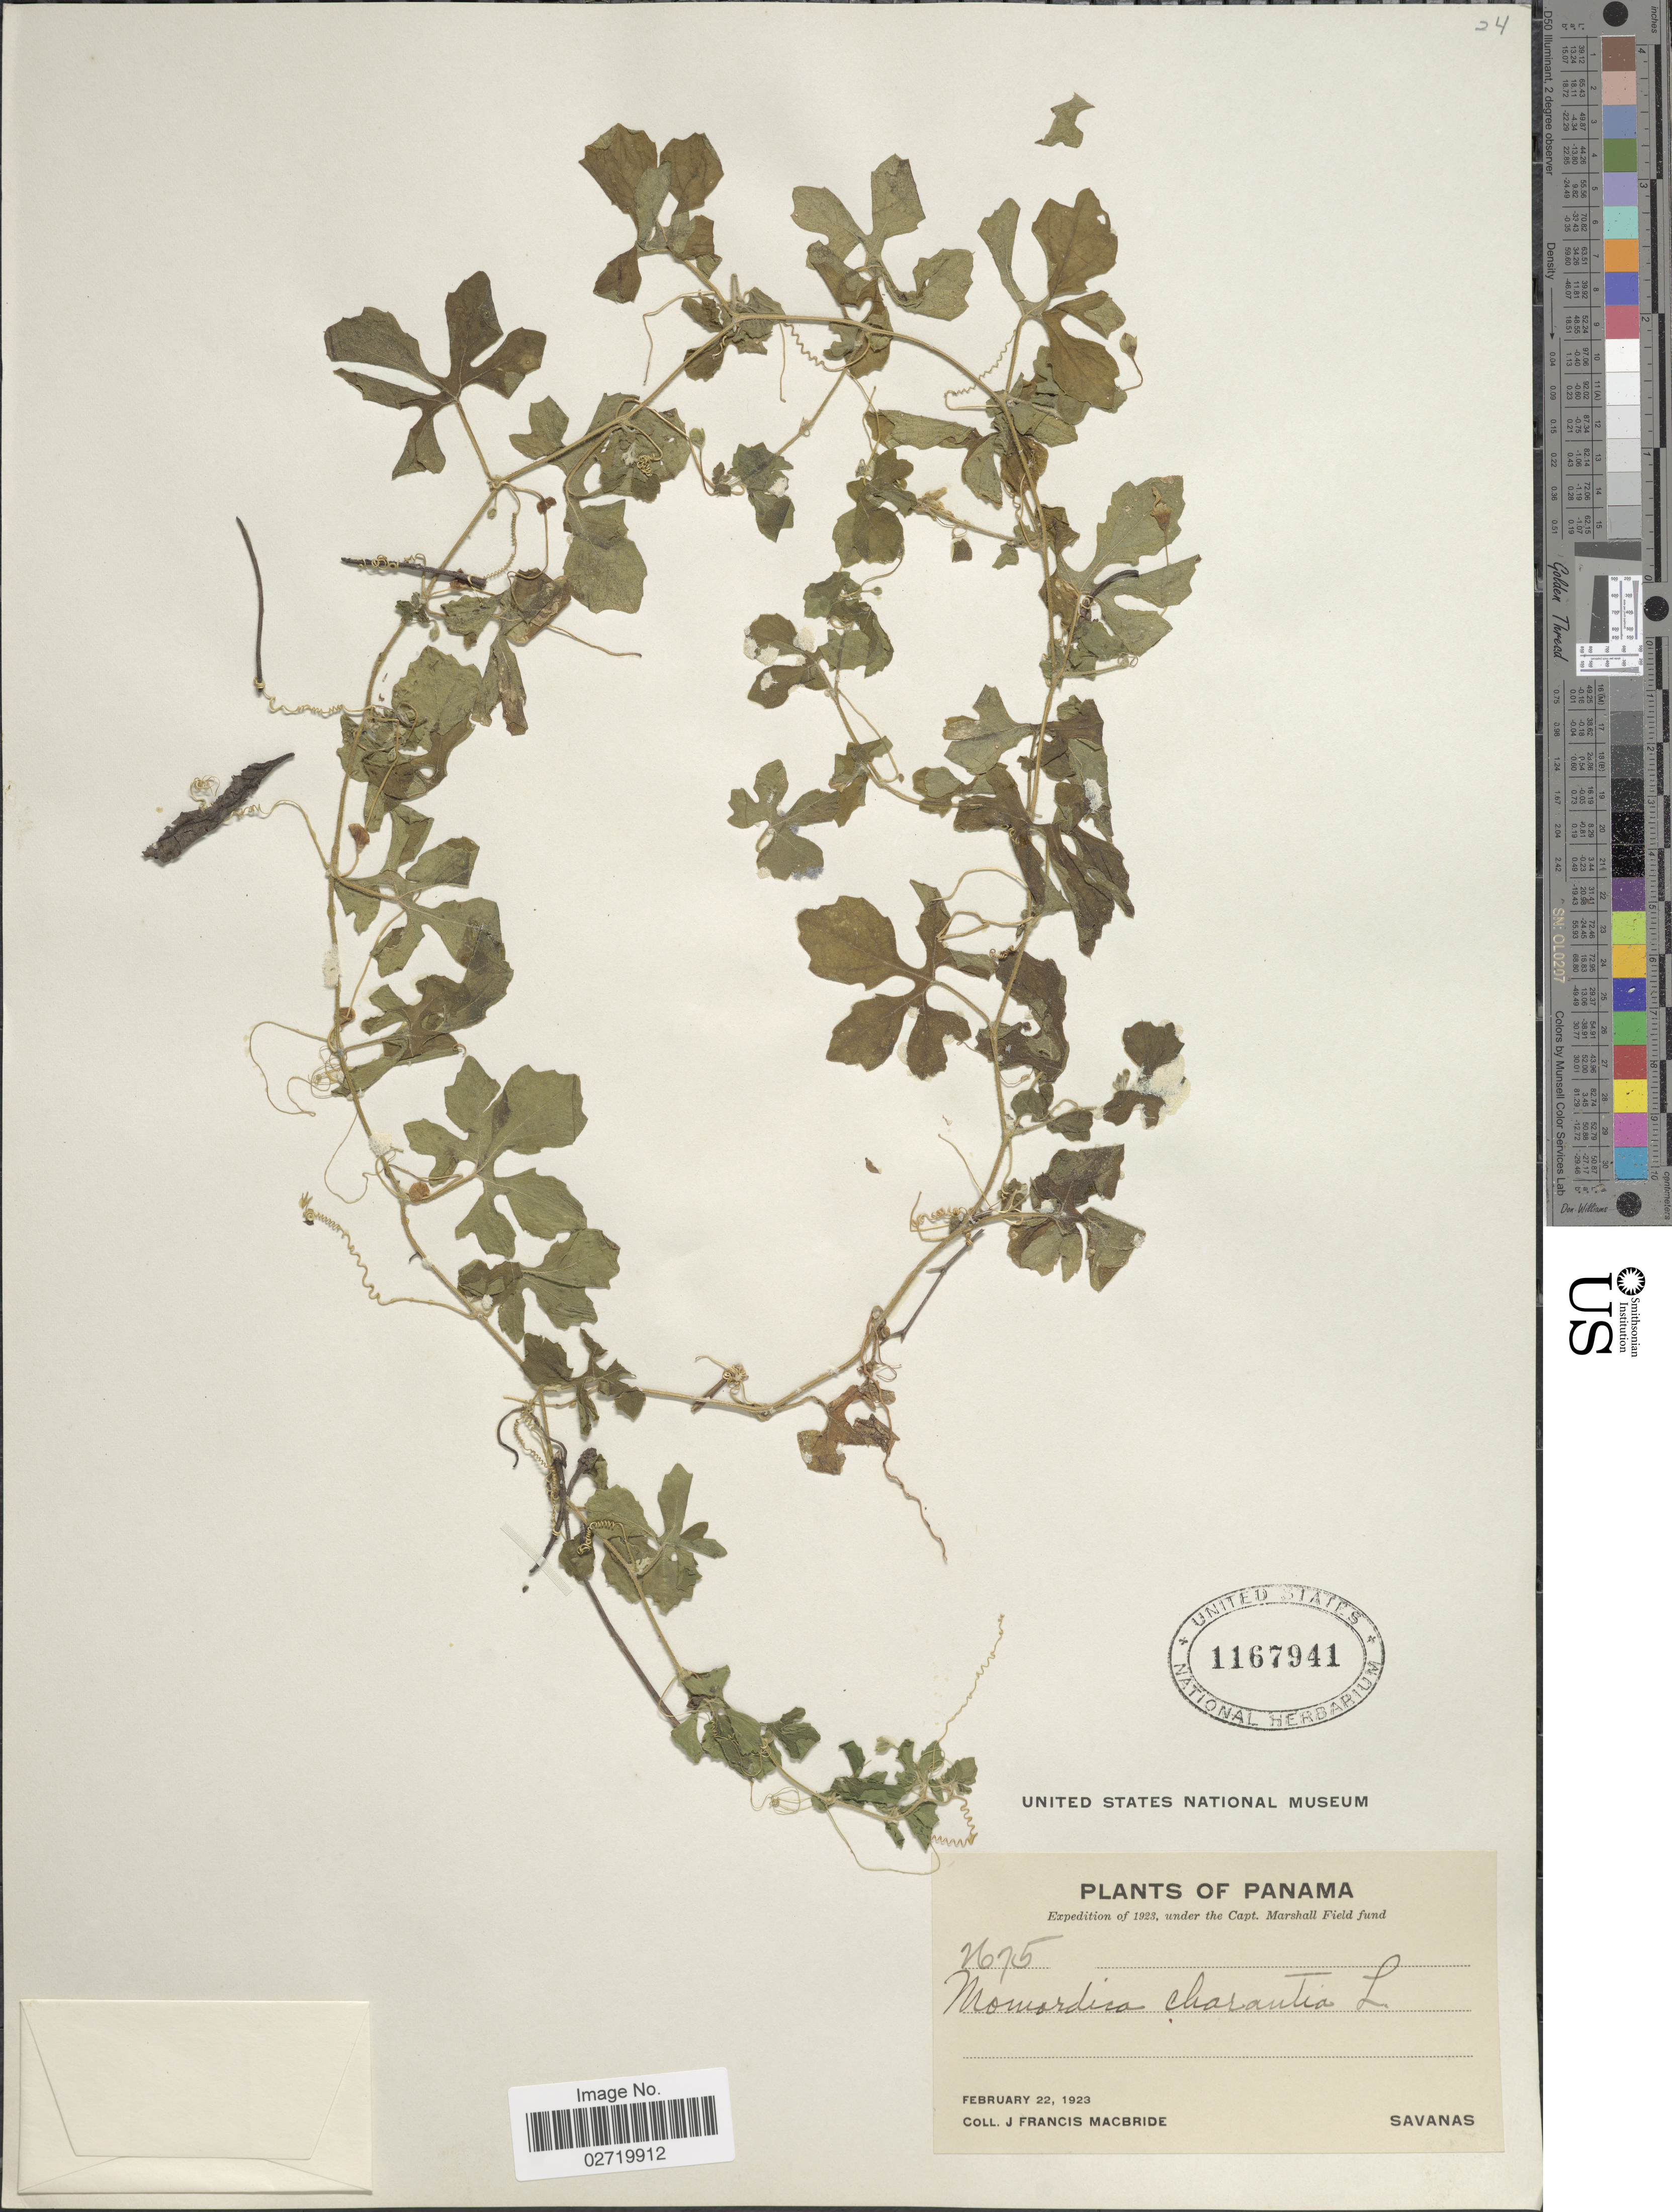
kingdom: Plantae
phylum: Tracheophyta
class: Magnoliopsida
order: Cucurbitales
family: Cucurbitaceae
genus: Momordica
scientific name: Momordica charantia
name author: L.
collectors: J. F. Macbride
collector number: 2675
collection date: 1923-02-22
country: Panama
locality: Savanas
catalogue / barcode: US 1167941